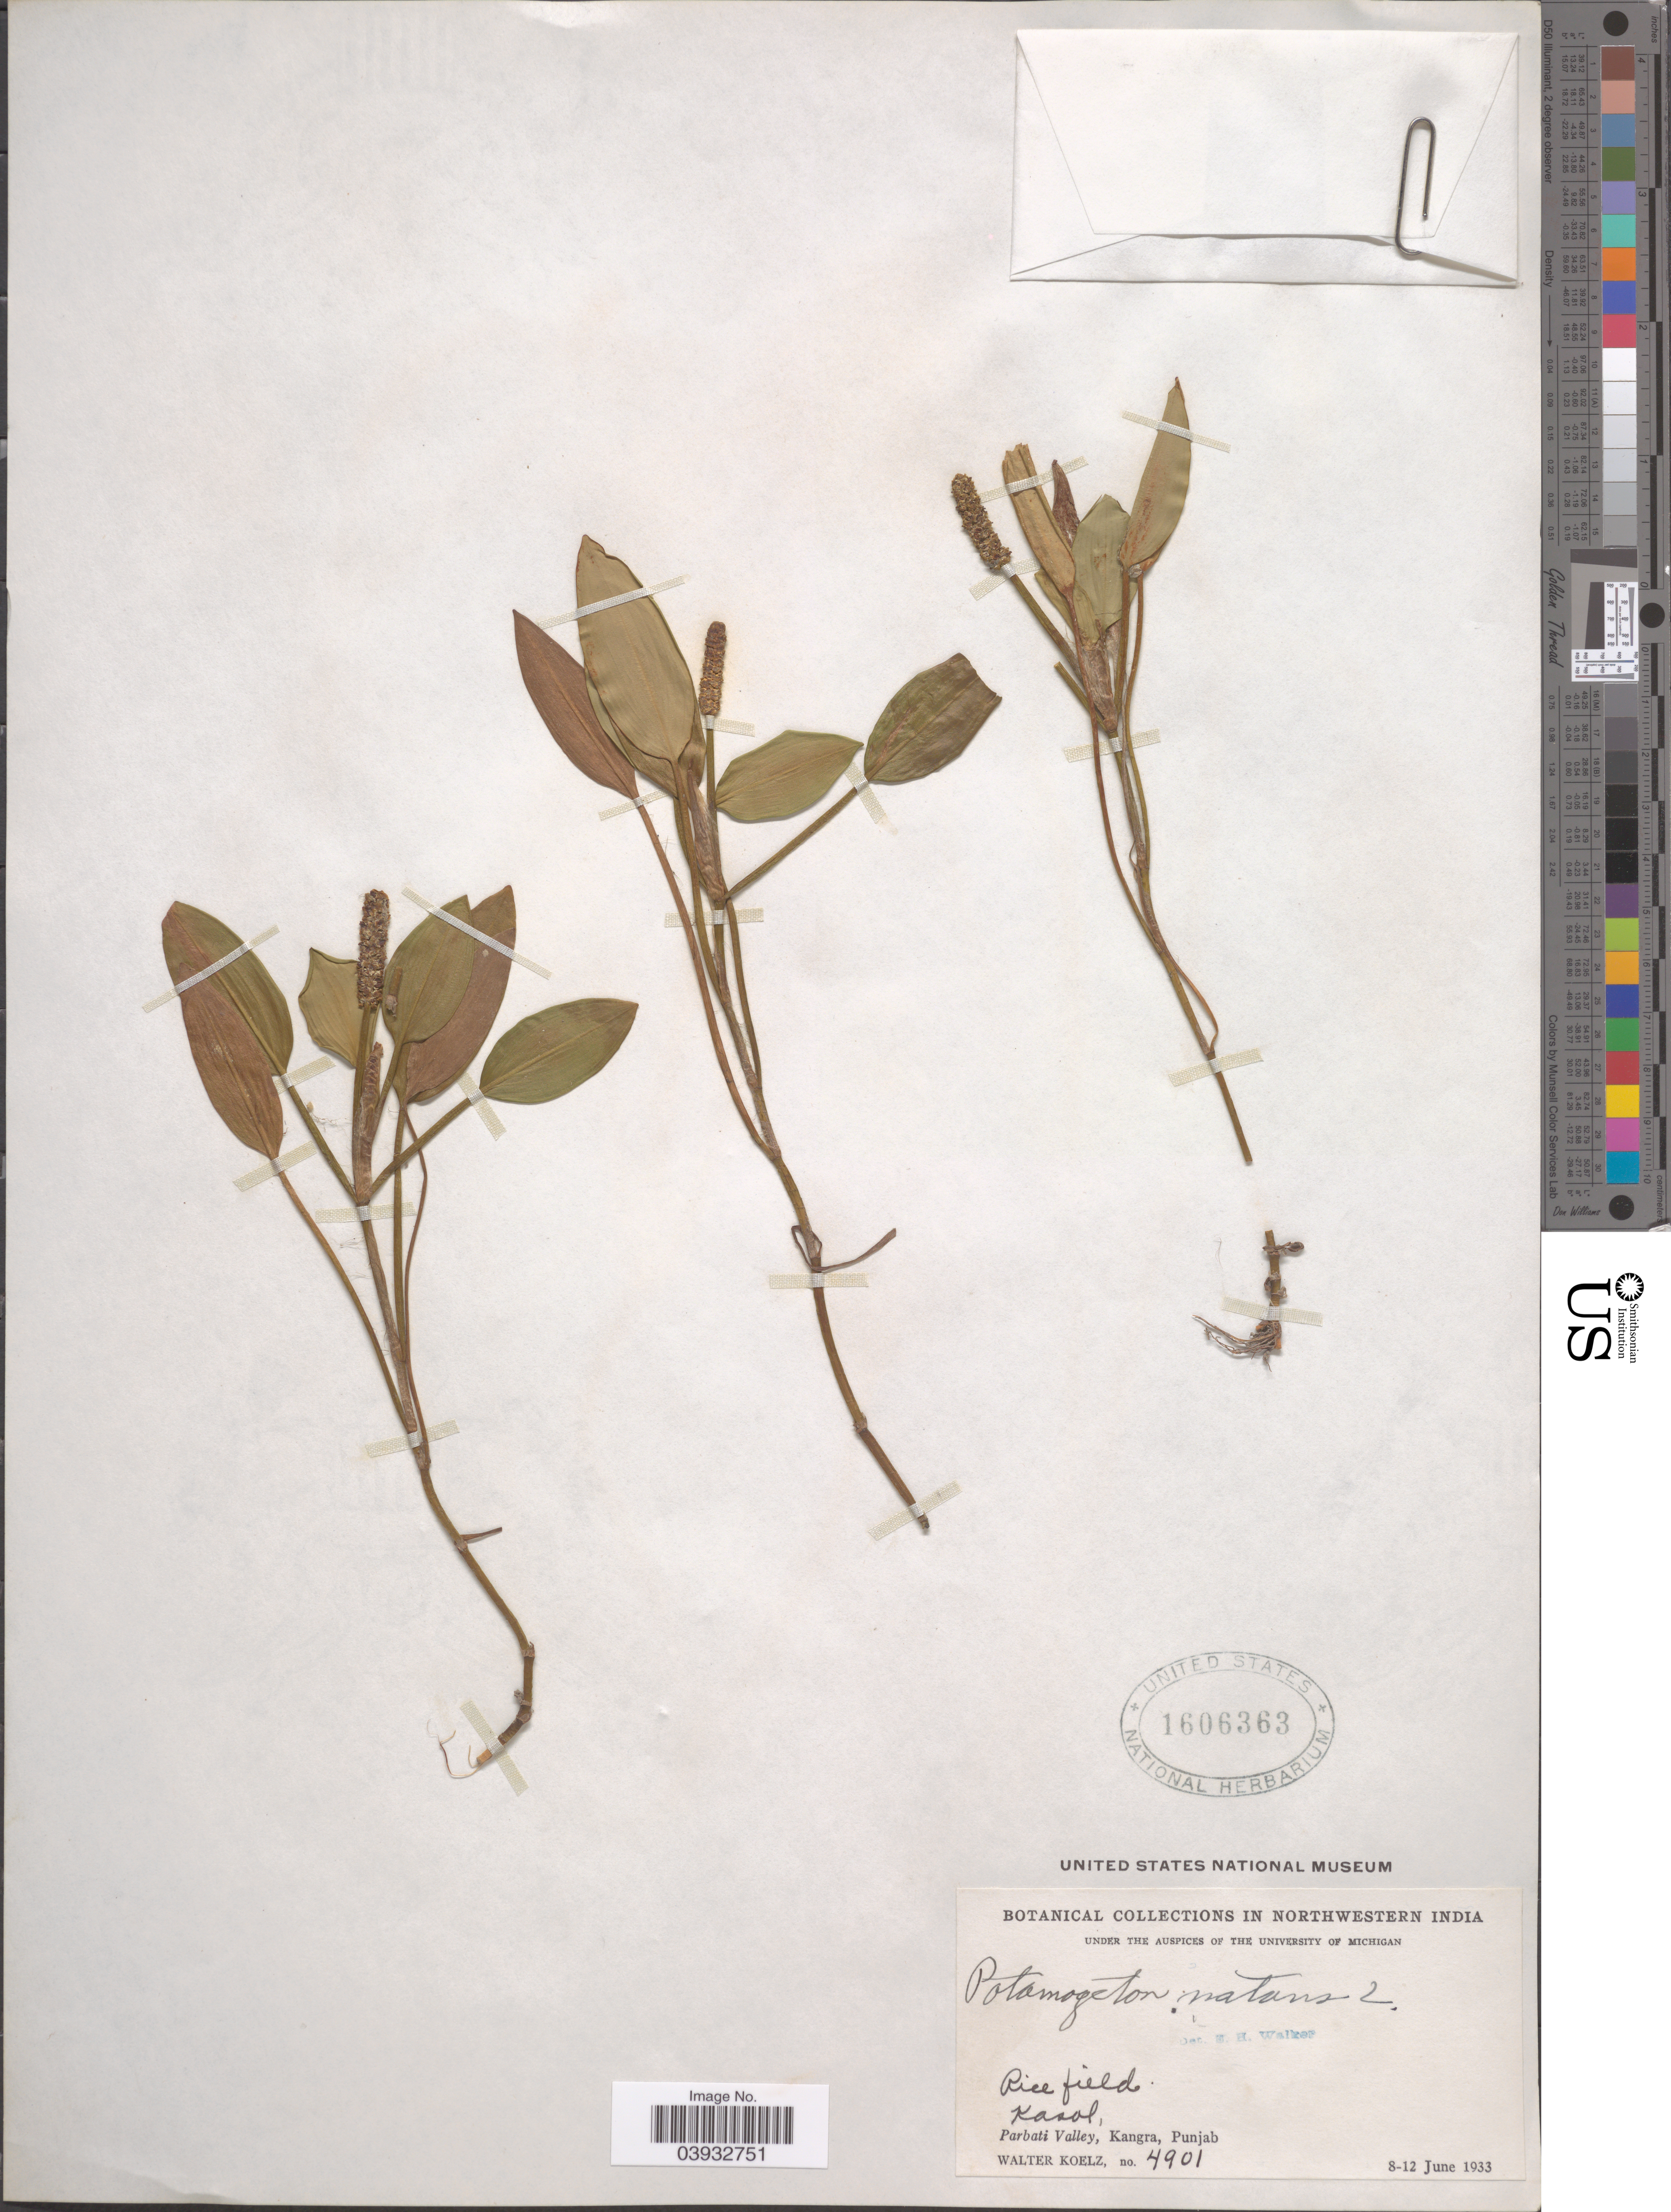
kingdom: Plantae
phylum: Tracheophyta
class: Liliopsida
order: Alismatales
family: Potamogetonaceae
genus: Potamogeton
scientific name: Potamogeton natans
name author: L.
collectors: W. N. Koelz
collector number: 4901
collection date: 1933-06-08/1933-06-12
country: India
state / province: Punjab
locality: Northwestern India. Rice field, Kasol, Parbati Valley, Kangra.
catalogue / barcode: US 1606363